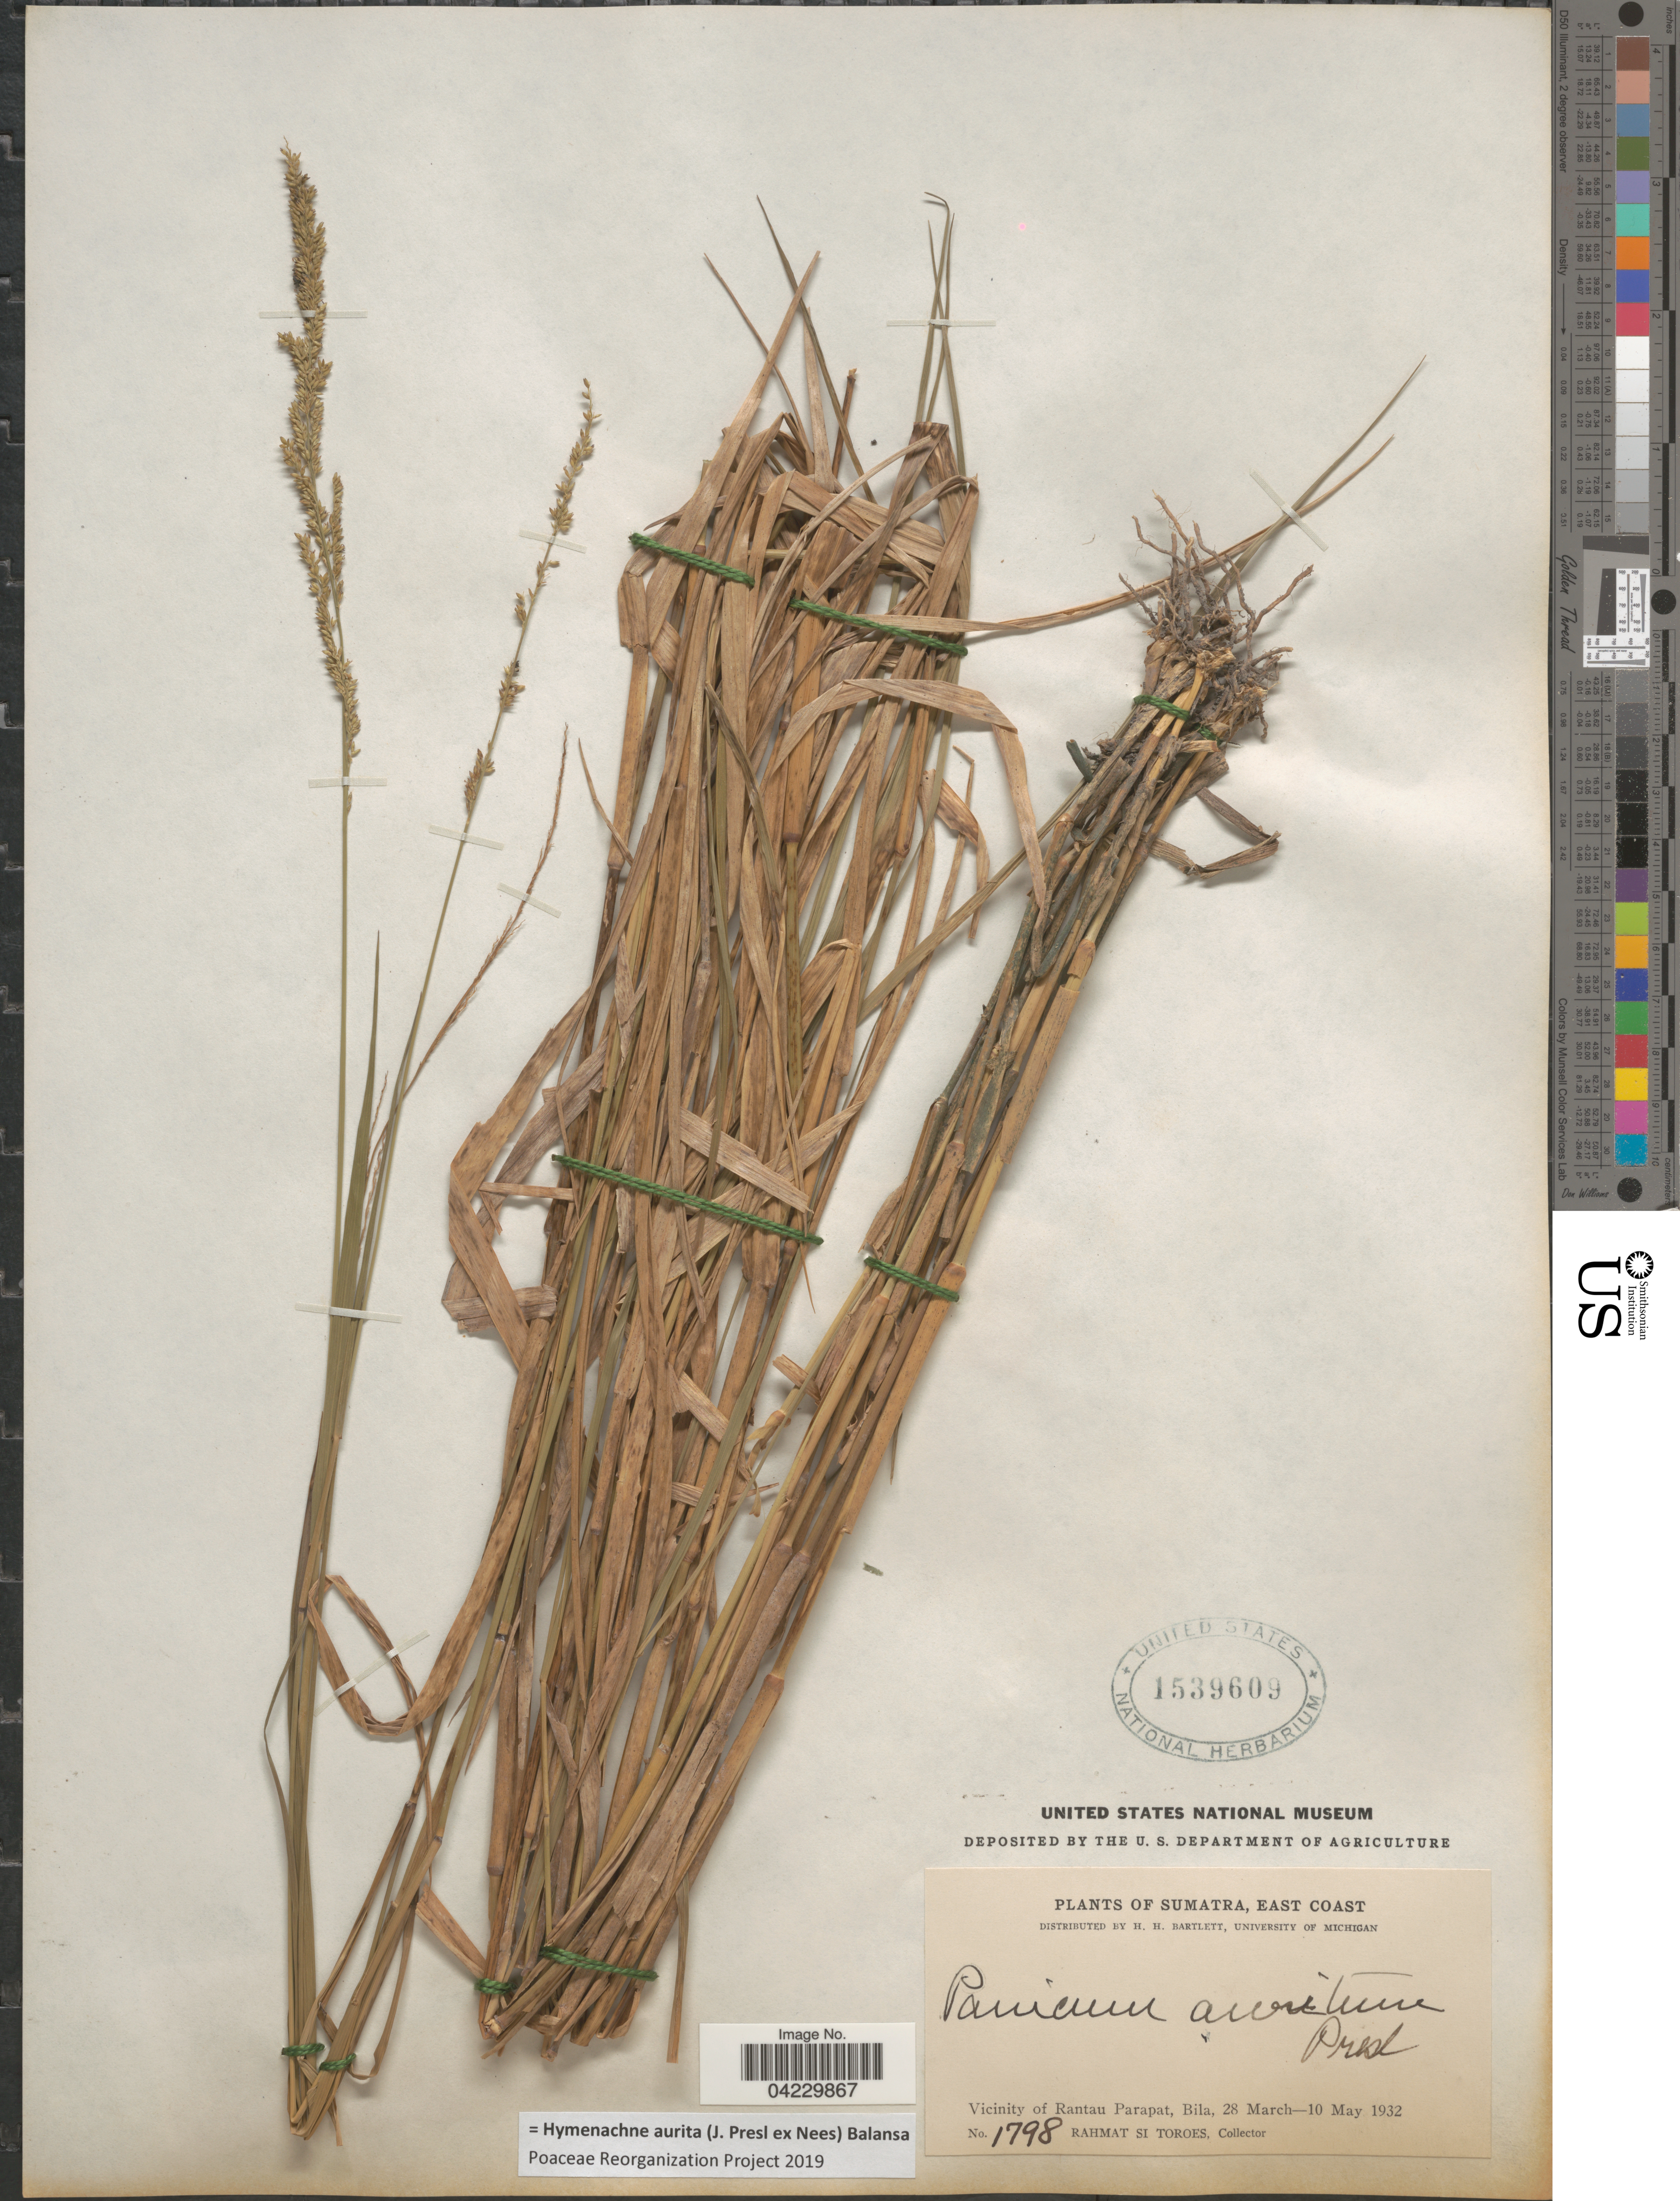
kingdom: Plantae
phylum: Tracheophyta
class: Liliopsida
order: Poales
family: Poaceae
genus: Hymenachne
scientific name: Hymenachne aurita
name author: (J. Presl ex Nees) Balansa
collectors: Rahmat Si Boeea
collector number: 1798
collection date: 1932-03-28/1932-05-10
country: Indonesia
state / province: Sumatra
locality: East Coast. Vicinity of Rantau Parapat, Bila.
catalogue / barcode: US 1539609